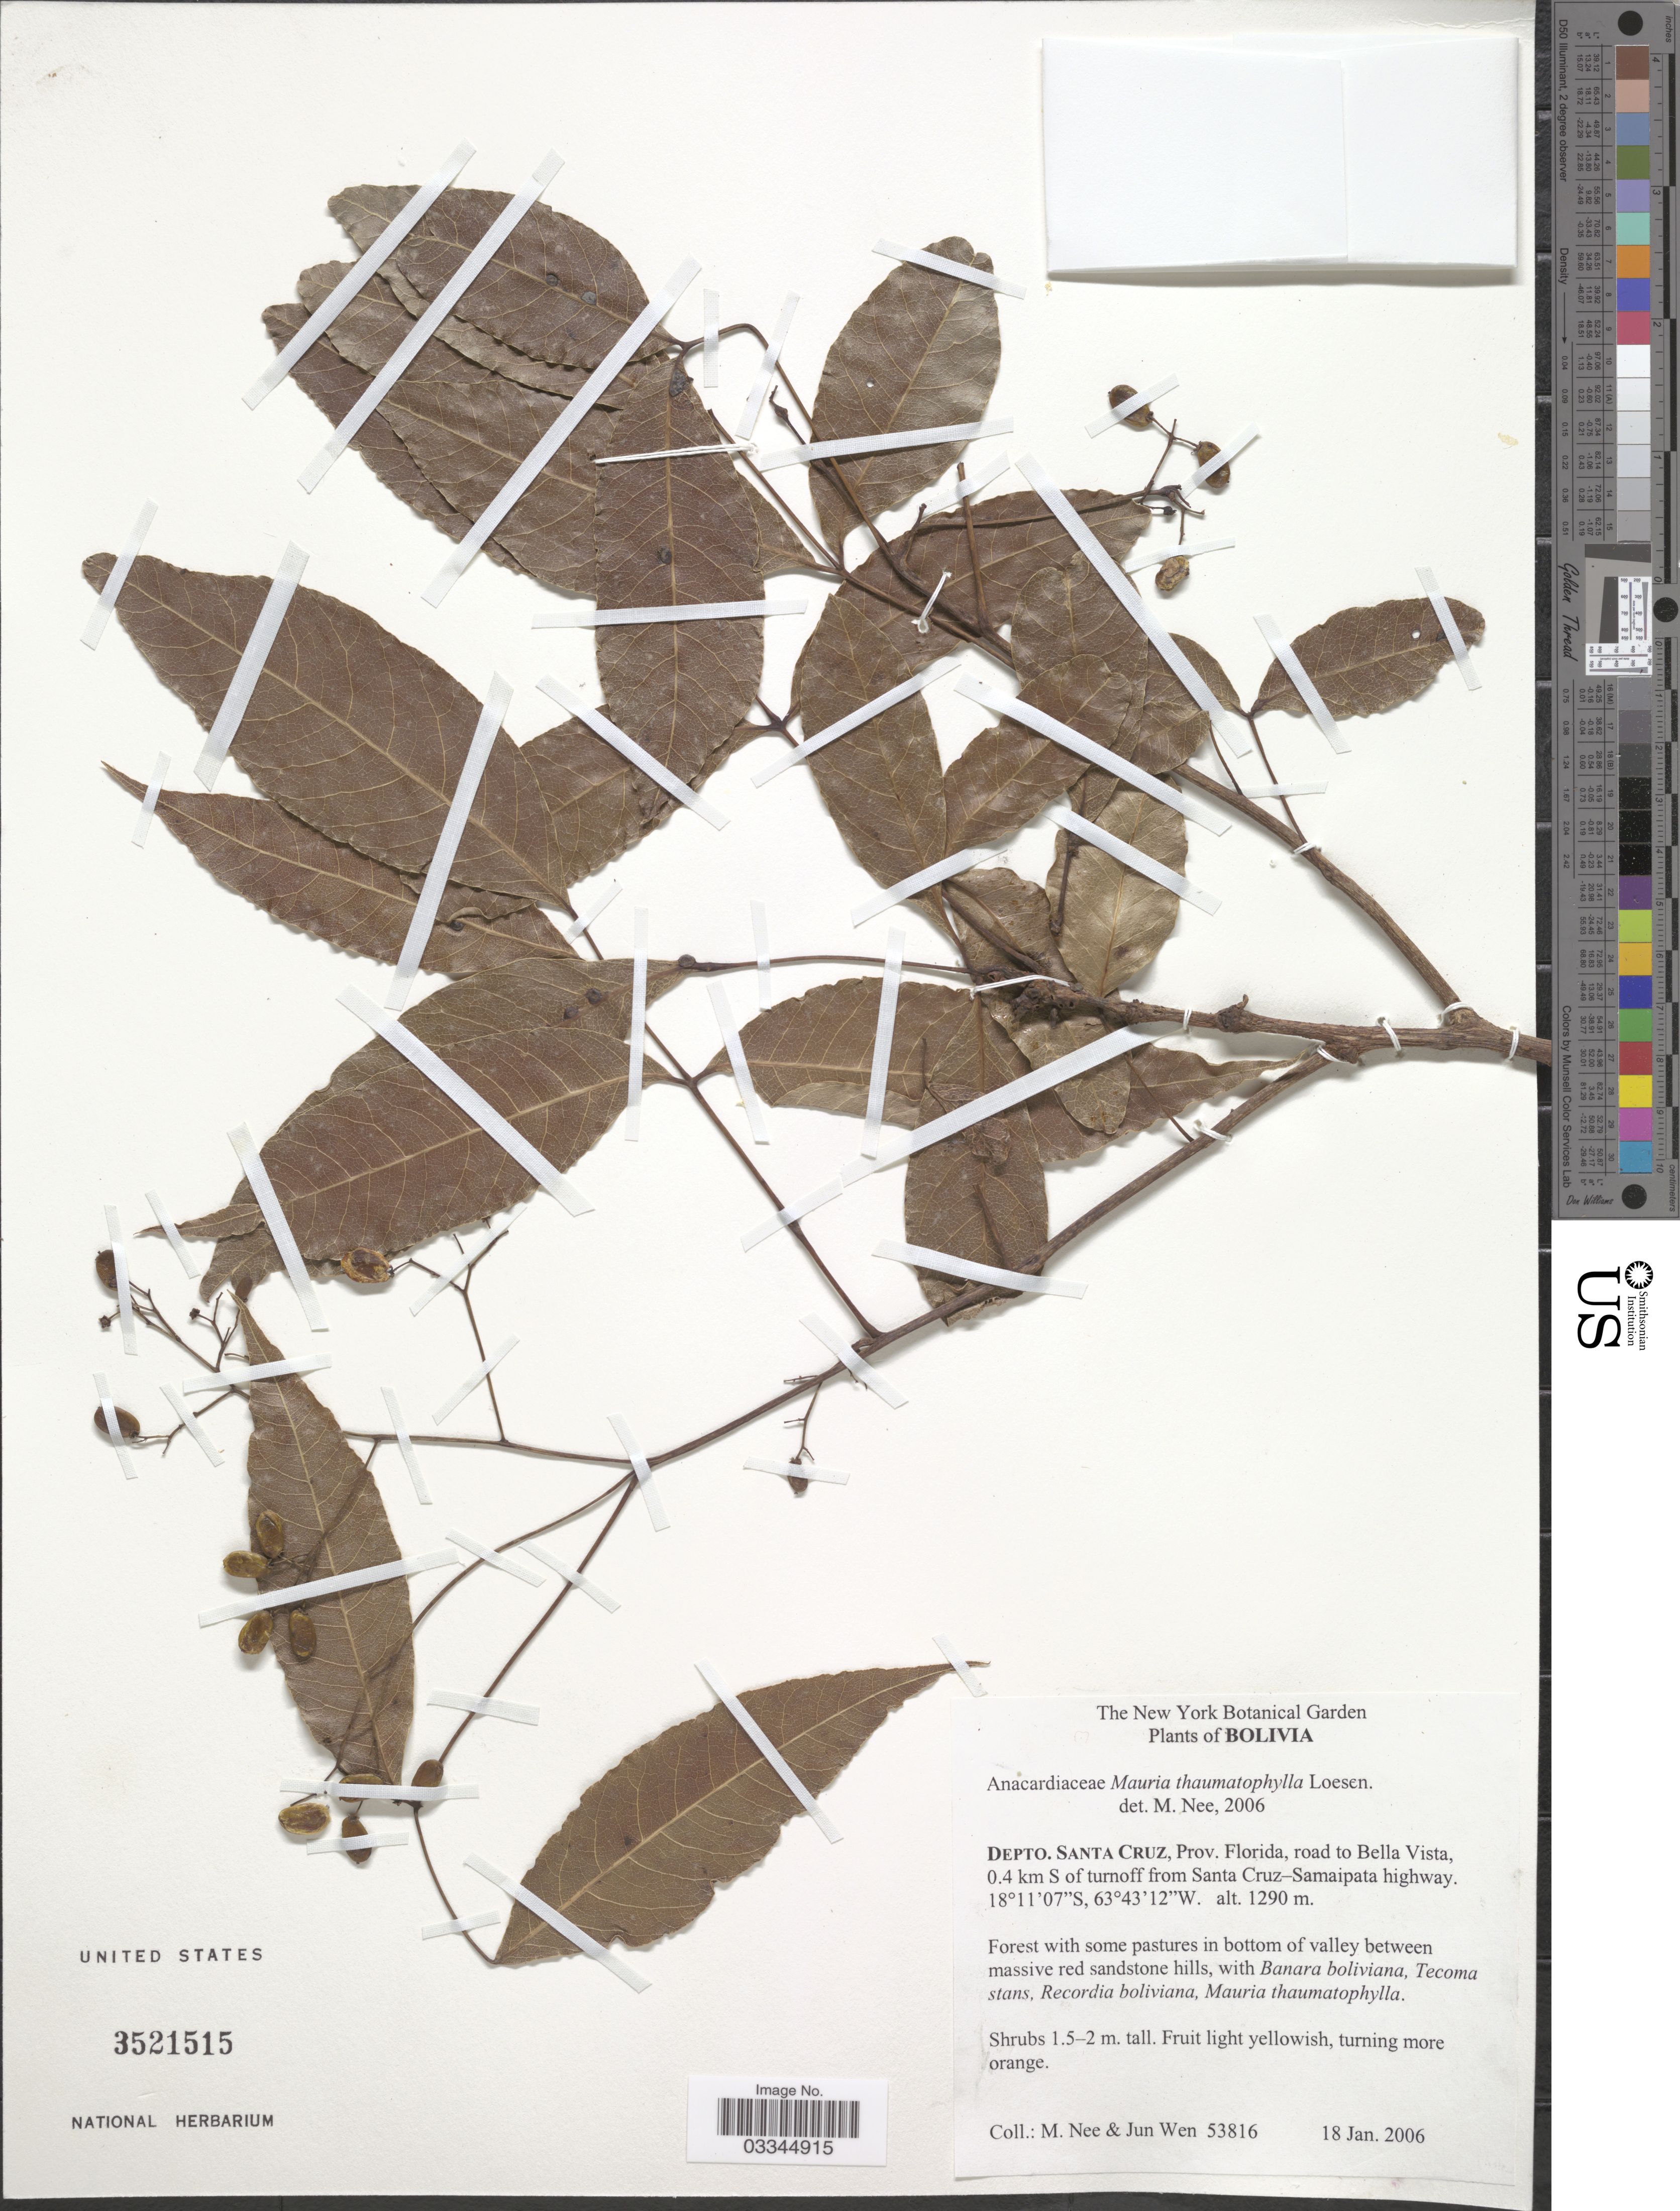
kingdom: Plantae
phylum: Tracheophyta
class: Magnoliopsida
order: Sapindales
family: Anacardiaceae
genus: Mauria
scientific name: Mauria thaumatophylla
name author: Loes.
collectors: M. Nee & J. Wen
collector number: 53816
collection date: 2006-01-18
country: Bolivia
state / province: Santa Cruz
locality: Depto. Santa Cruz, Prov. Florida, road to Bella Vista, 0.4 km S of turnoff from Santa Cruz-Samaipata highway.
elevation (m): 1290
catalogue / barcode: US 3521515